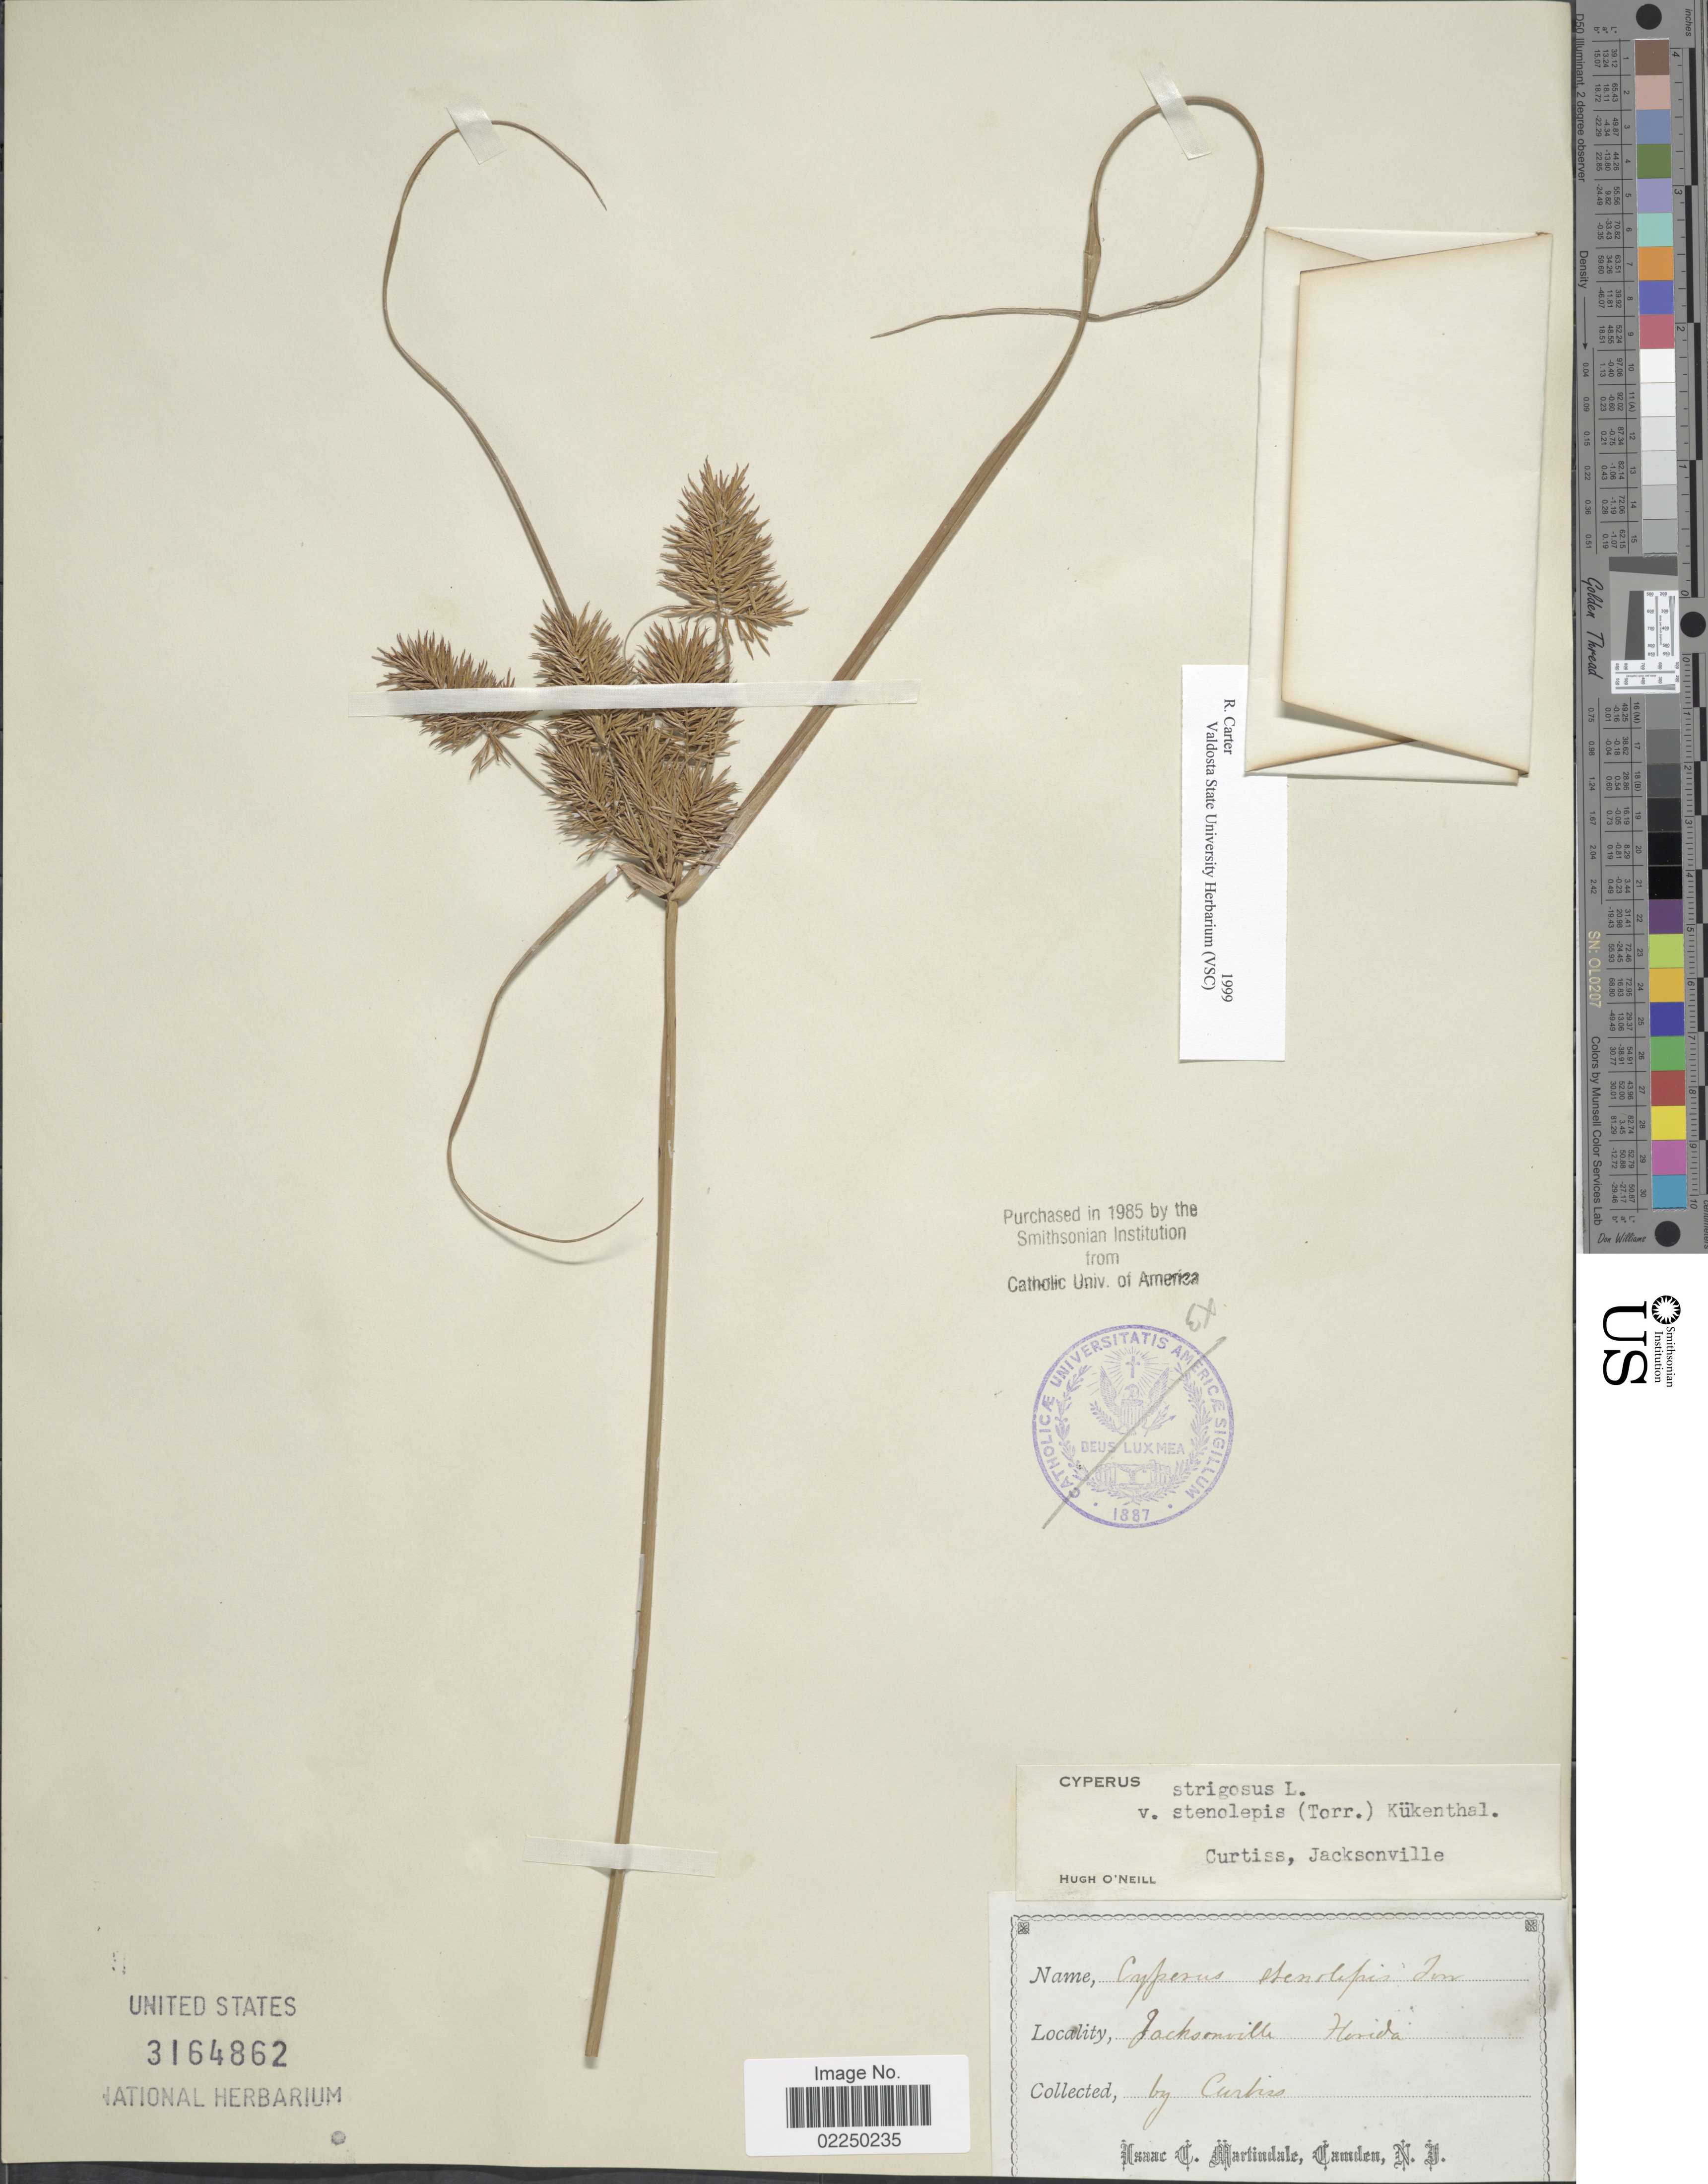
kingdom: Plantae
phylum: Tracheophyta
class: Liliopsida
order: Poales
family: Cyperaceae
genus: Cyperus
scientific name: Cyperus strigosus L.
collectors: -. Curtis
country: United States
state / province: Florida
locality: Jacksonville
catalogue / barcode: US 3164862